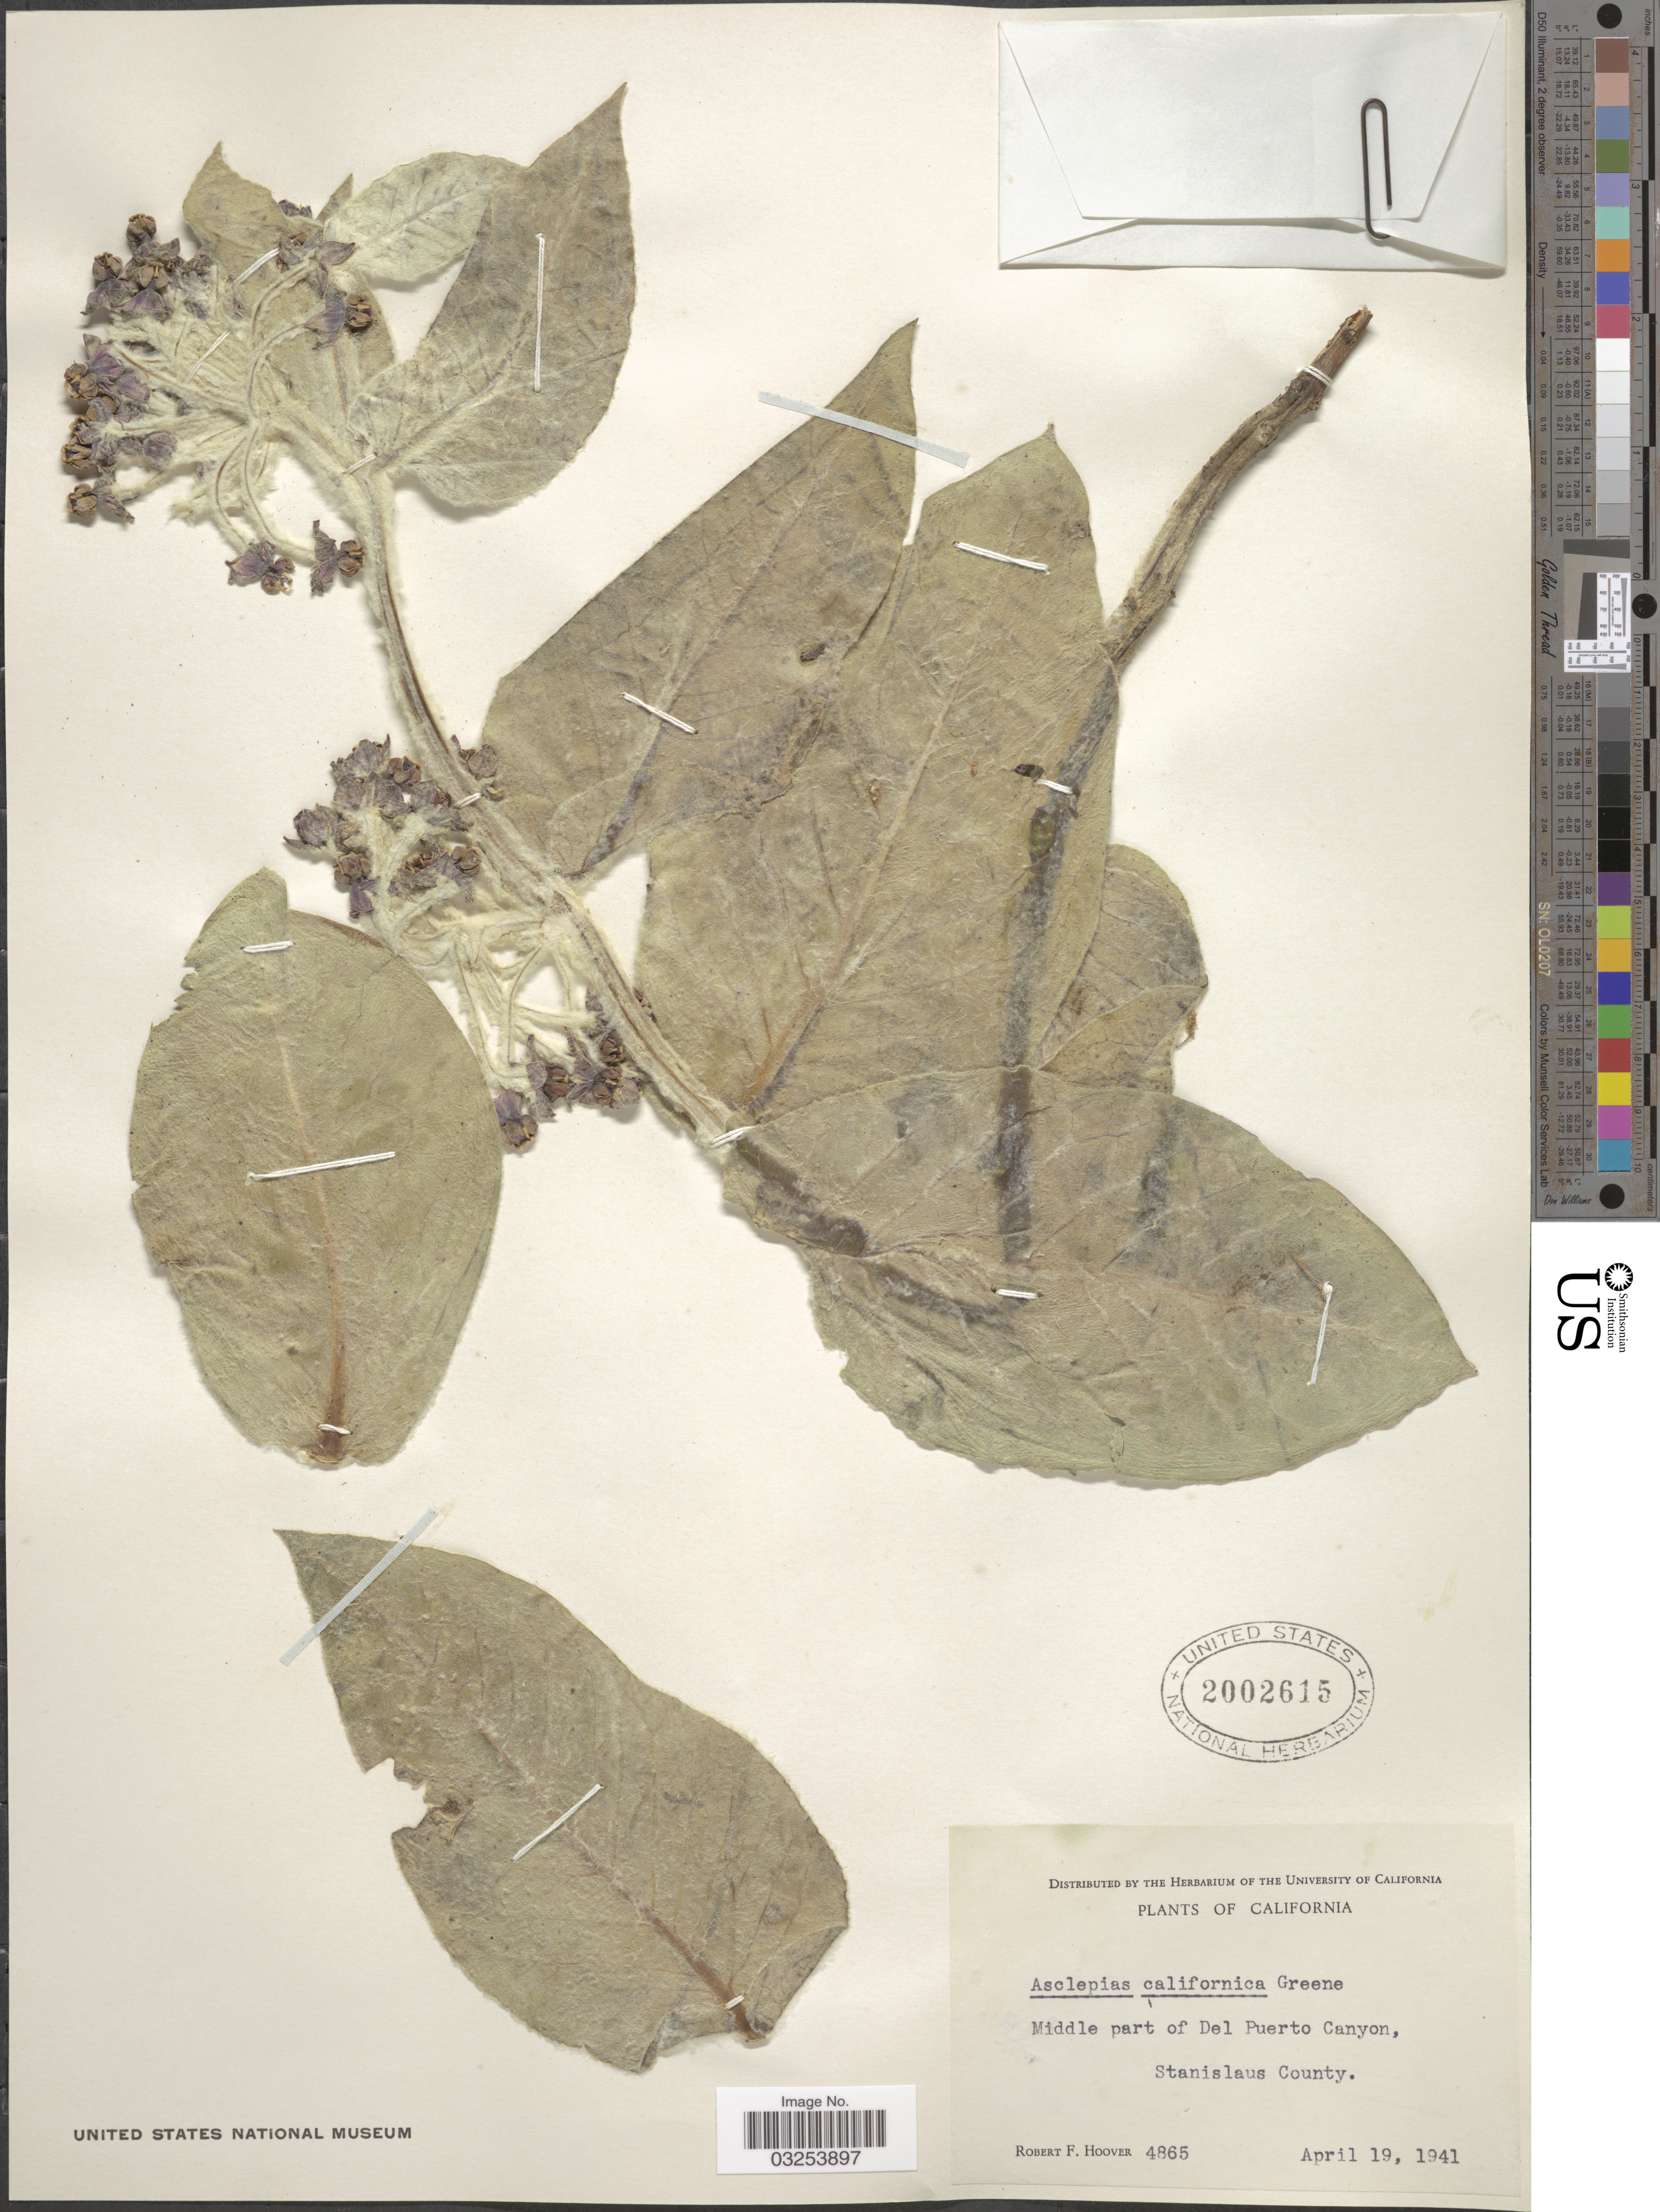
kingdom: Plantae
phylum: Tracheophyta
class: Magnoliopsida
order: Gentianales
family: Apocynaceae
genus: Asclepias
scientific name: Asclepias californica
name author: Greene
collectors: R. F. Hoover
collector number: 4865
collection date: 1941-04-19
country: United States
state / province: California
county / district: Stanislaus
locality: Middle part of Del Puerto Canyon, Stanislaus County.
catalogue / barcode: US 2002615